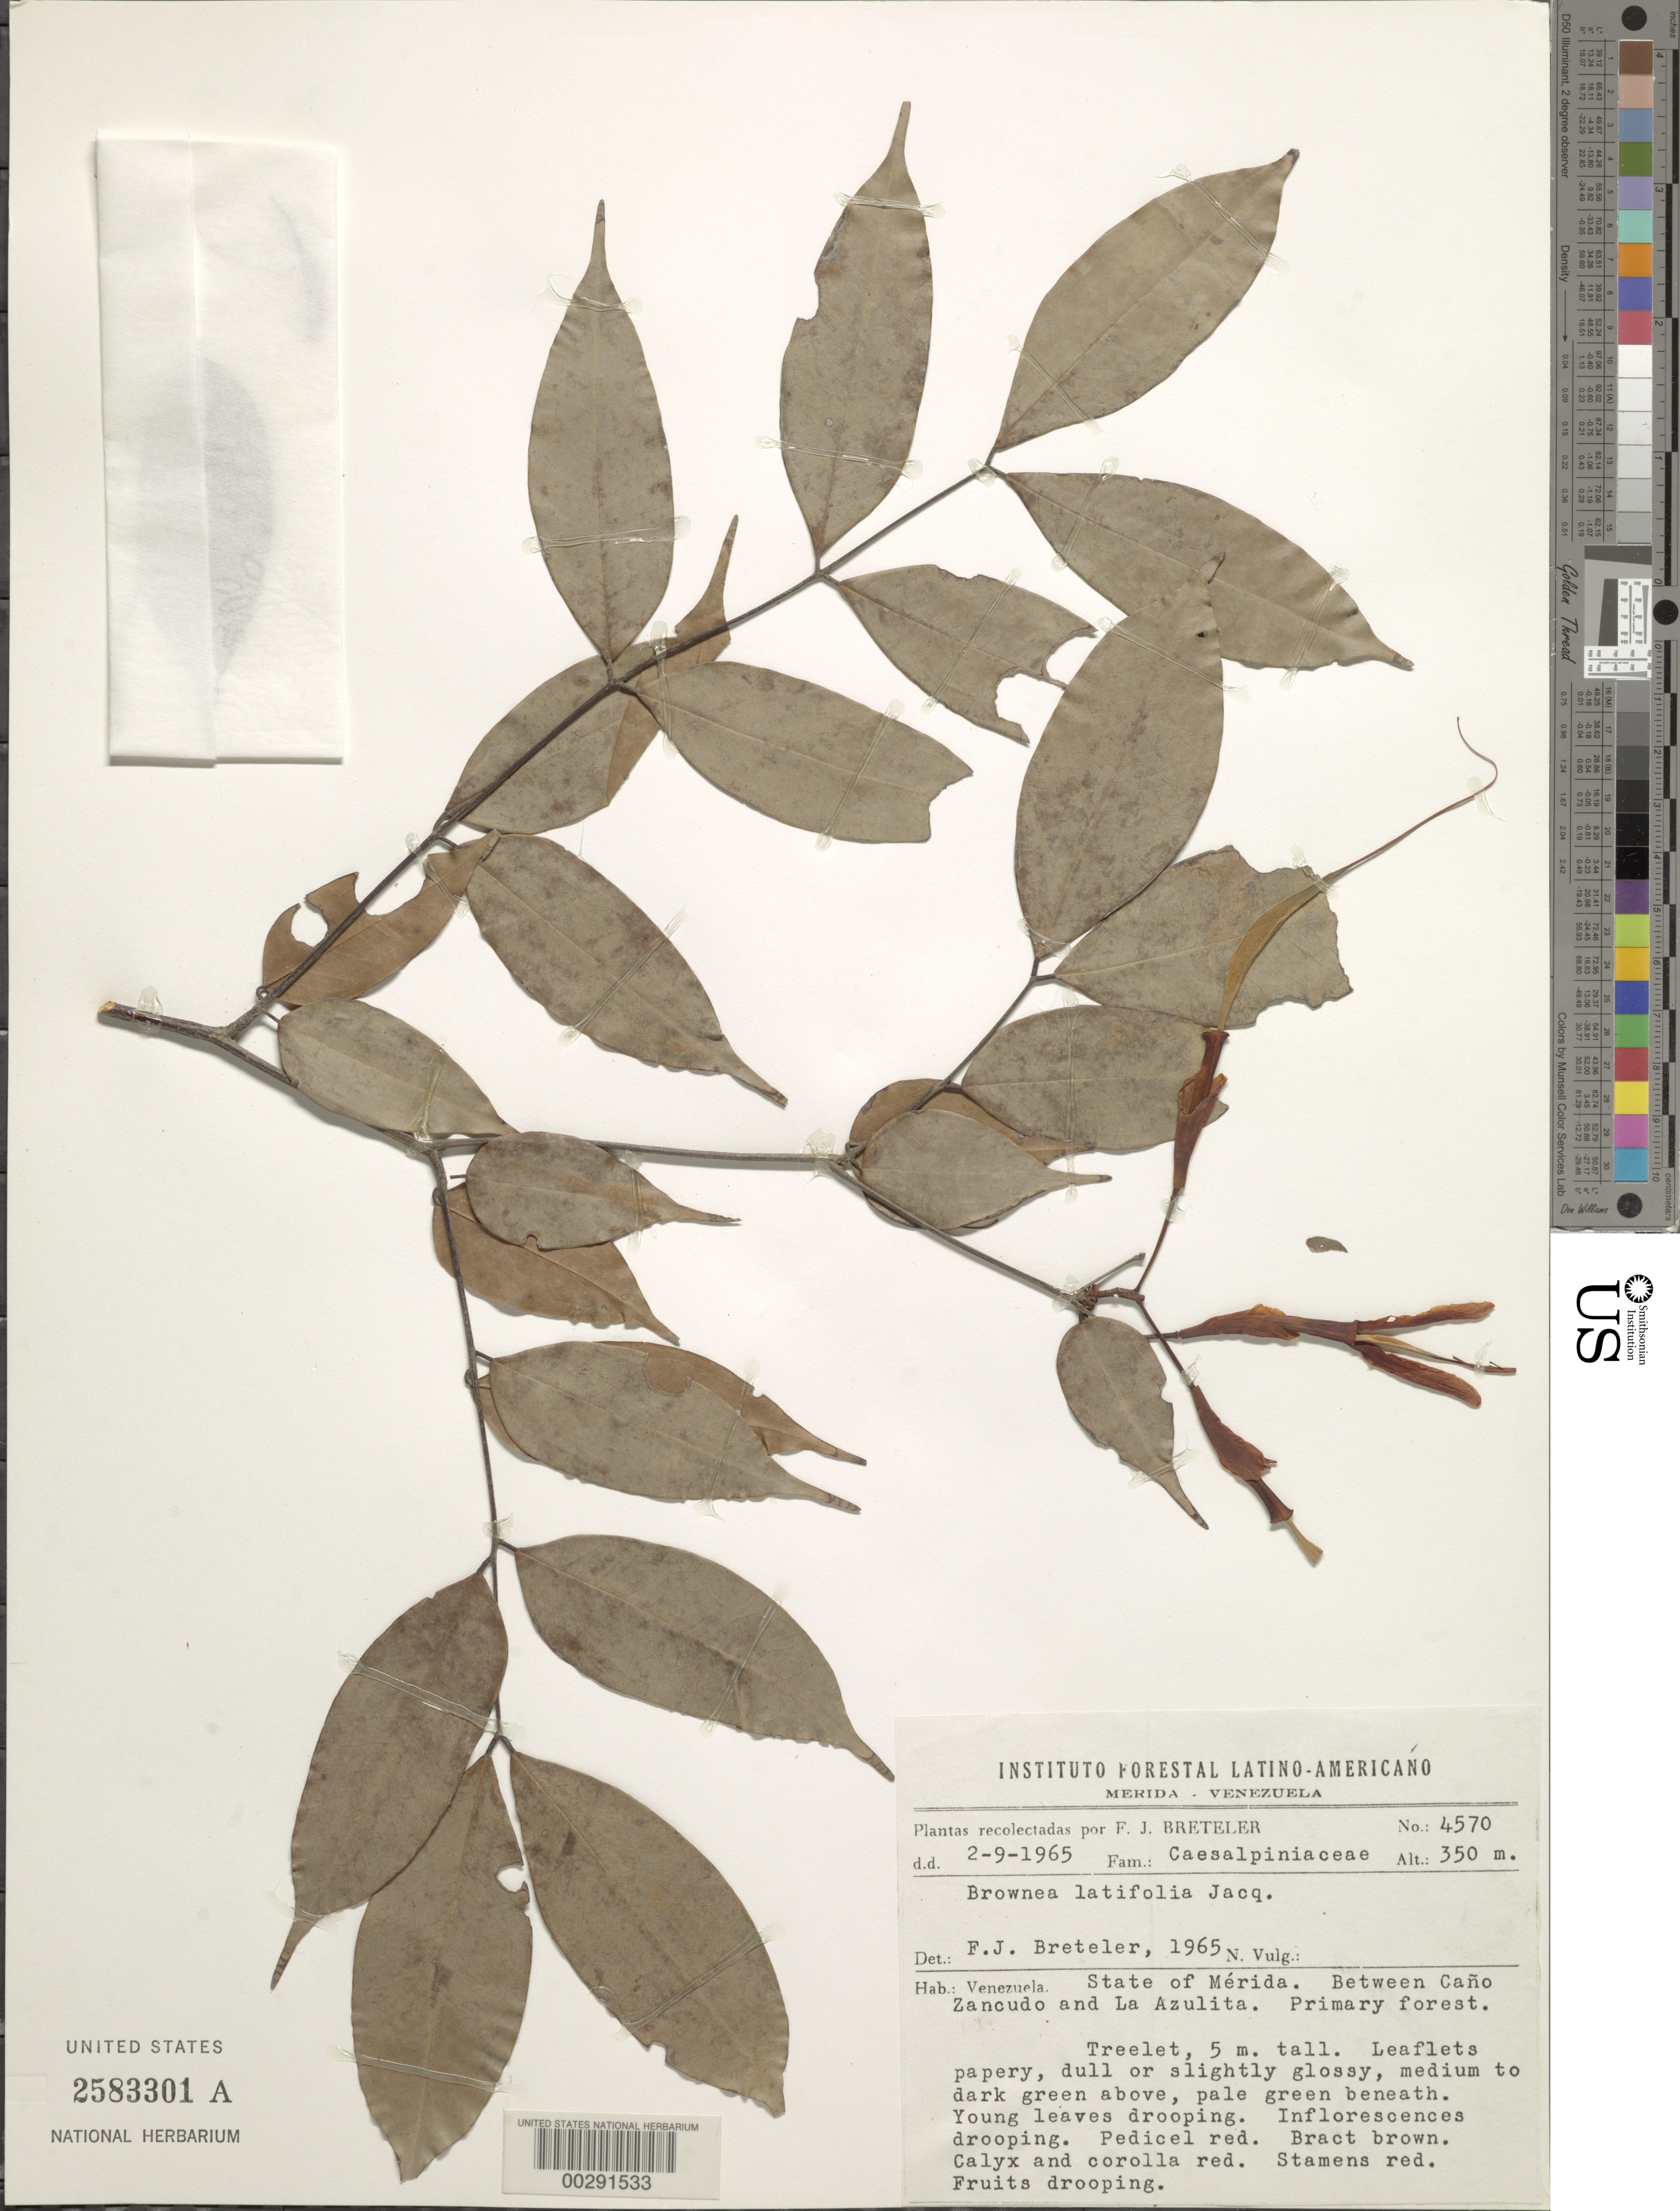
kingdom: Plantae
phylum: Tracheophyta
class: Magnoliopsida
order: Fabales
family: Fabaceae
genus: Brownea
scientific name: Brownea latifolia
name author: Jacq.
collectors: F. J. Breteler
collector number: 4570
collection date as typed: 02 Sep 1965 or 09 Feb 1965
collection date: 1965-02-09 or 1965-09-02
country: Venezuela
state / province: Mérida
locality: Between cano zancudo and la azulita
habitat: Primary forest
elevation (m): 350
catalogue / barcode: US 2583301A